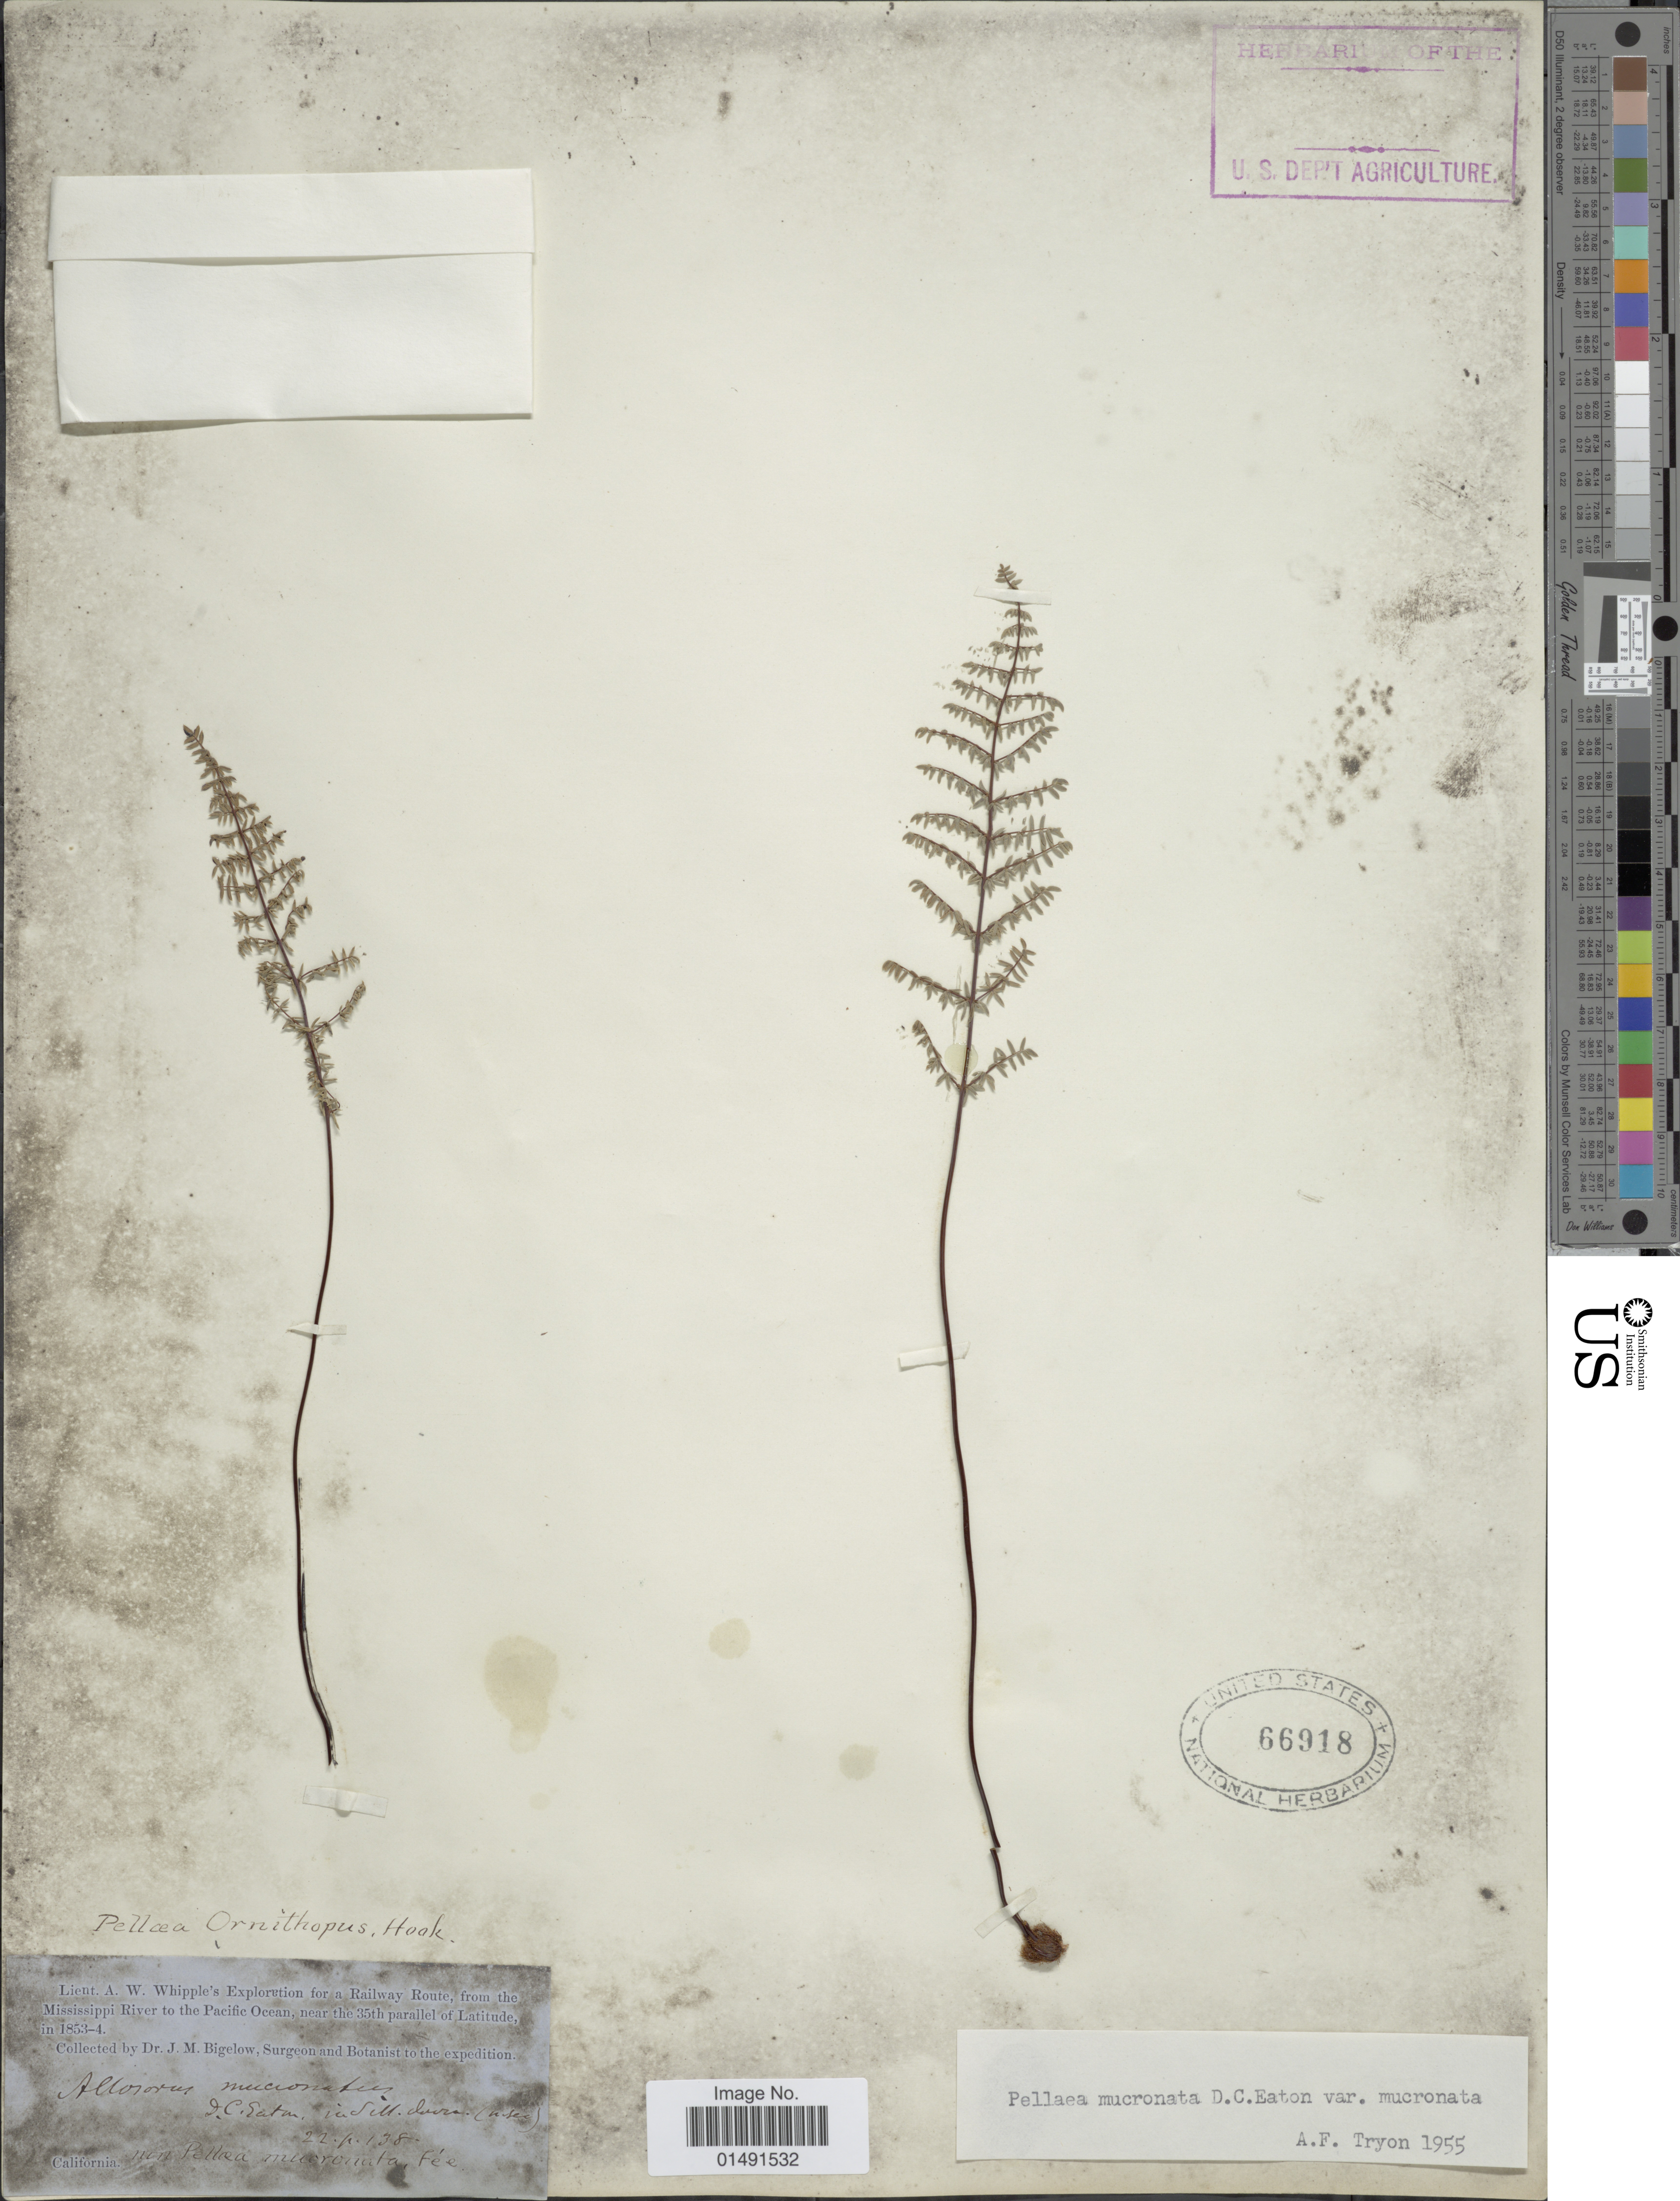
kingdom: Plantae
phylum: Tracheophyta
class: Polypodiopsida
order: Polypodiales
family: Pteridaceae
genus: Pellaea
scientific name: Pellaea mucronata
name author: (D.C. Eaton) D.C. Eaton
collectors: J. M. Bigelow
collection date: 1853/1854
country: United States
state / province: California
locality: Railway Route, from the Mississippi River to the Pacific Ocean, near the 35th parallel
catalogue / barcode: US 66918